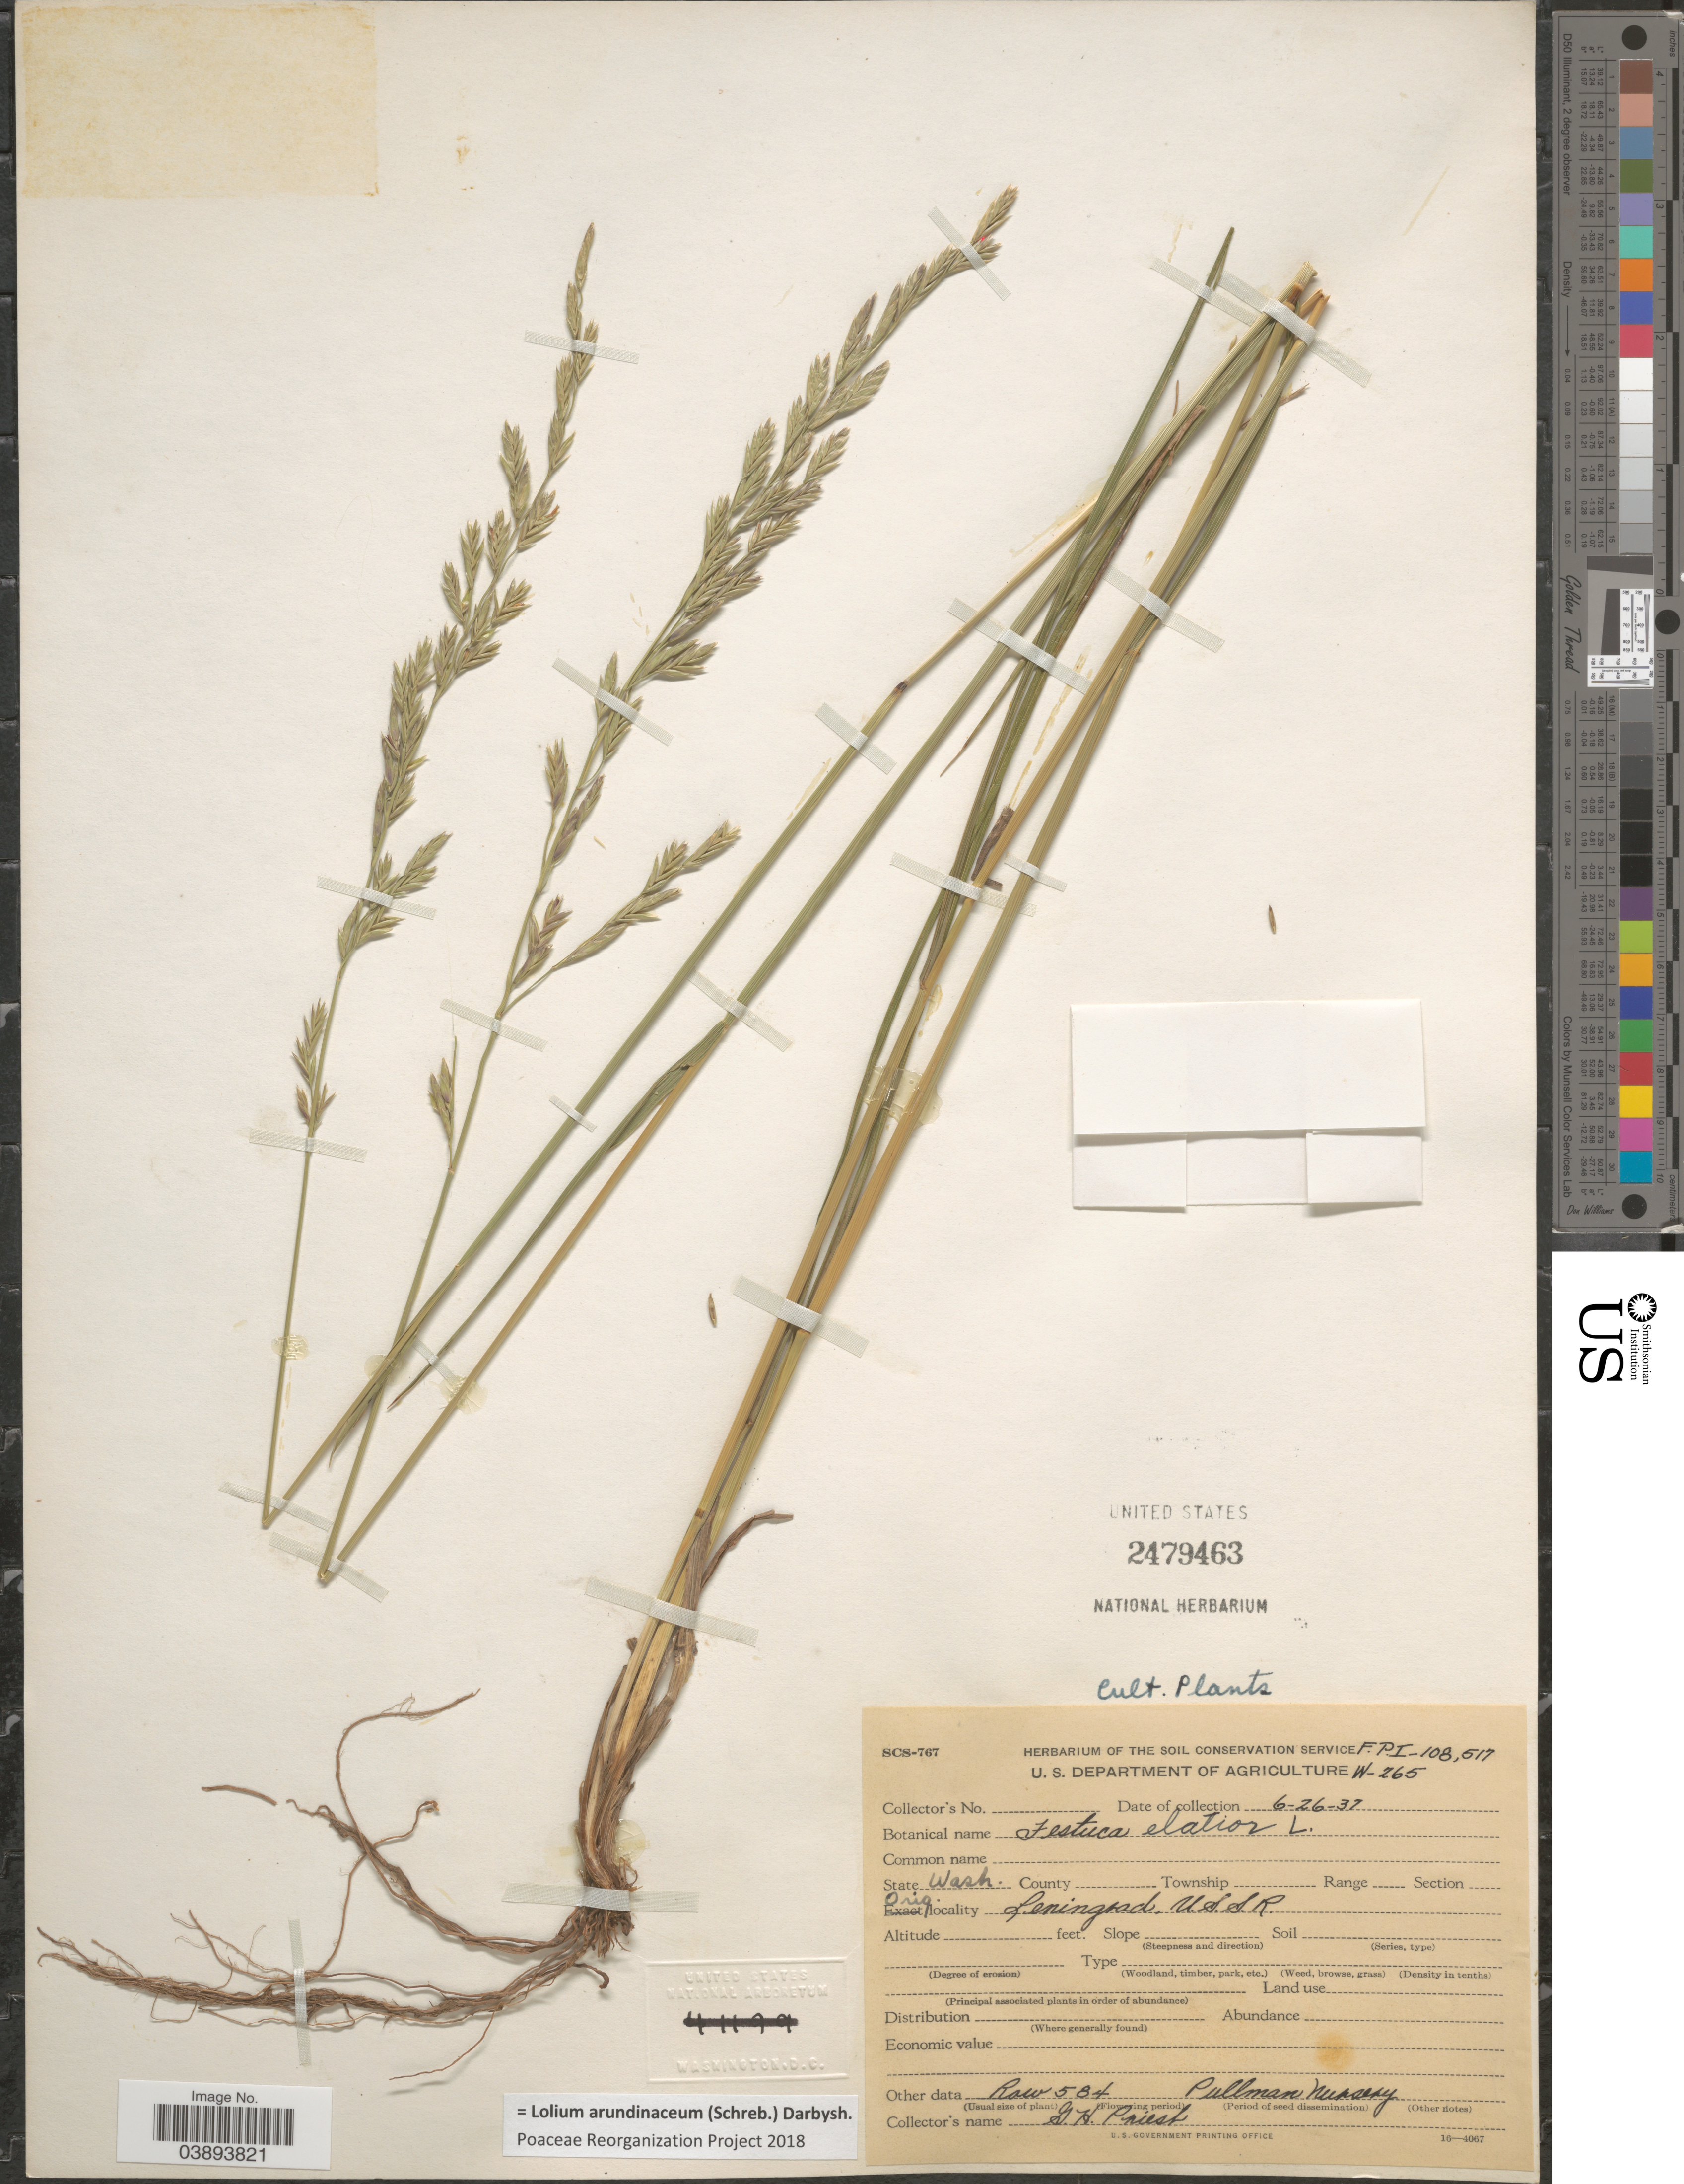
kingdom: Plantae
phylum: Tracheophyta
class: Liliopsida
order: Poales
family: Poaceae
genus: Lolium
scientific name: Lolium arundinaceum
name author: (Schreb.) Darbysh.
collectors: G. Priest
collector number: FPI-108517/W-265 ?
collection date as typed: Transcribed d/m/y: 26/6/37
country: United States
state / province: Washington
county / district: Whitman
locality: Row 584. Pullman Nursery.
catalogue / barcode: US 2479463